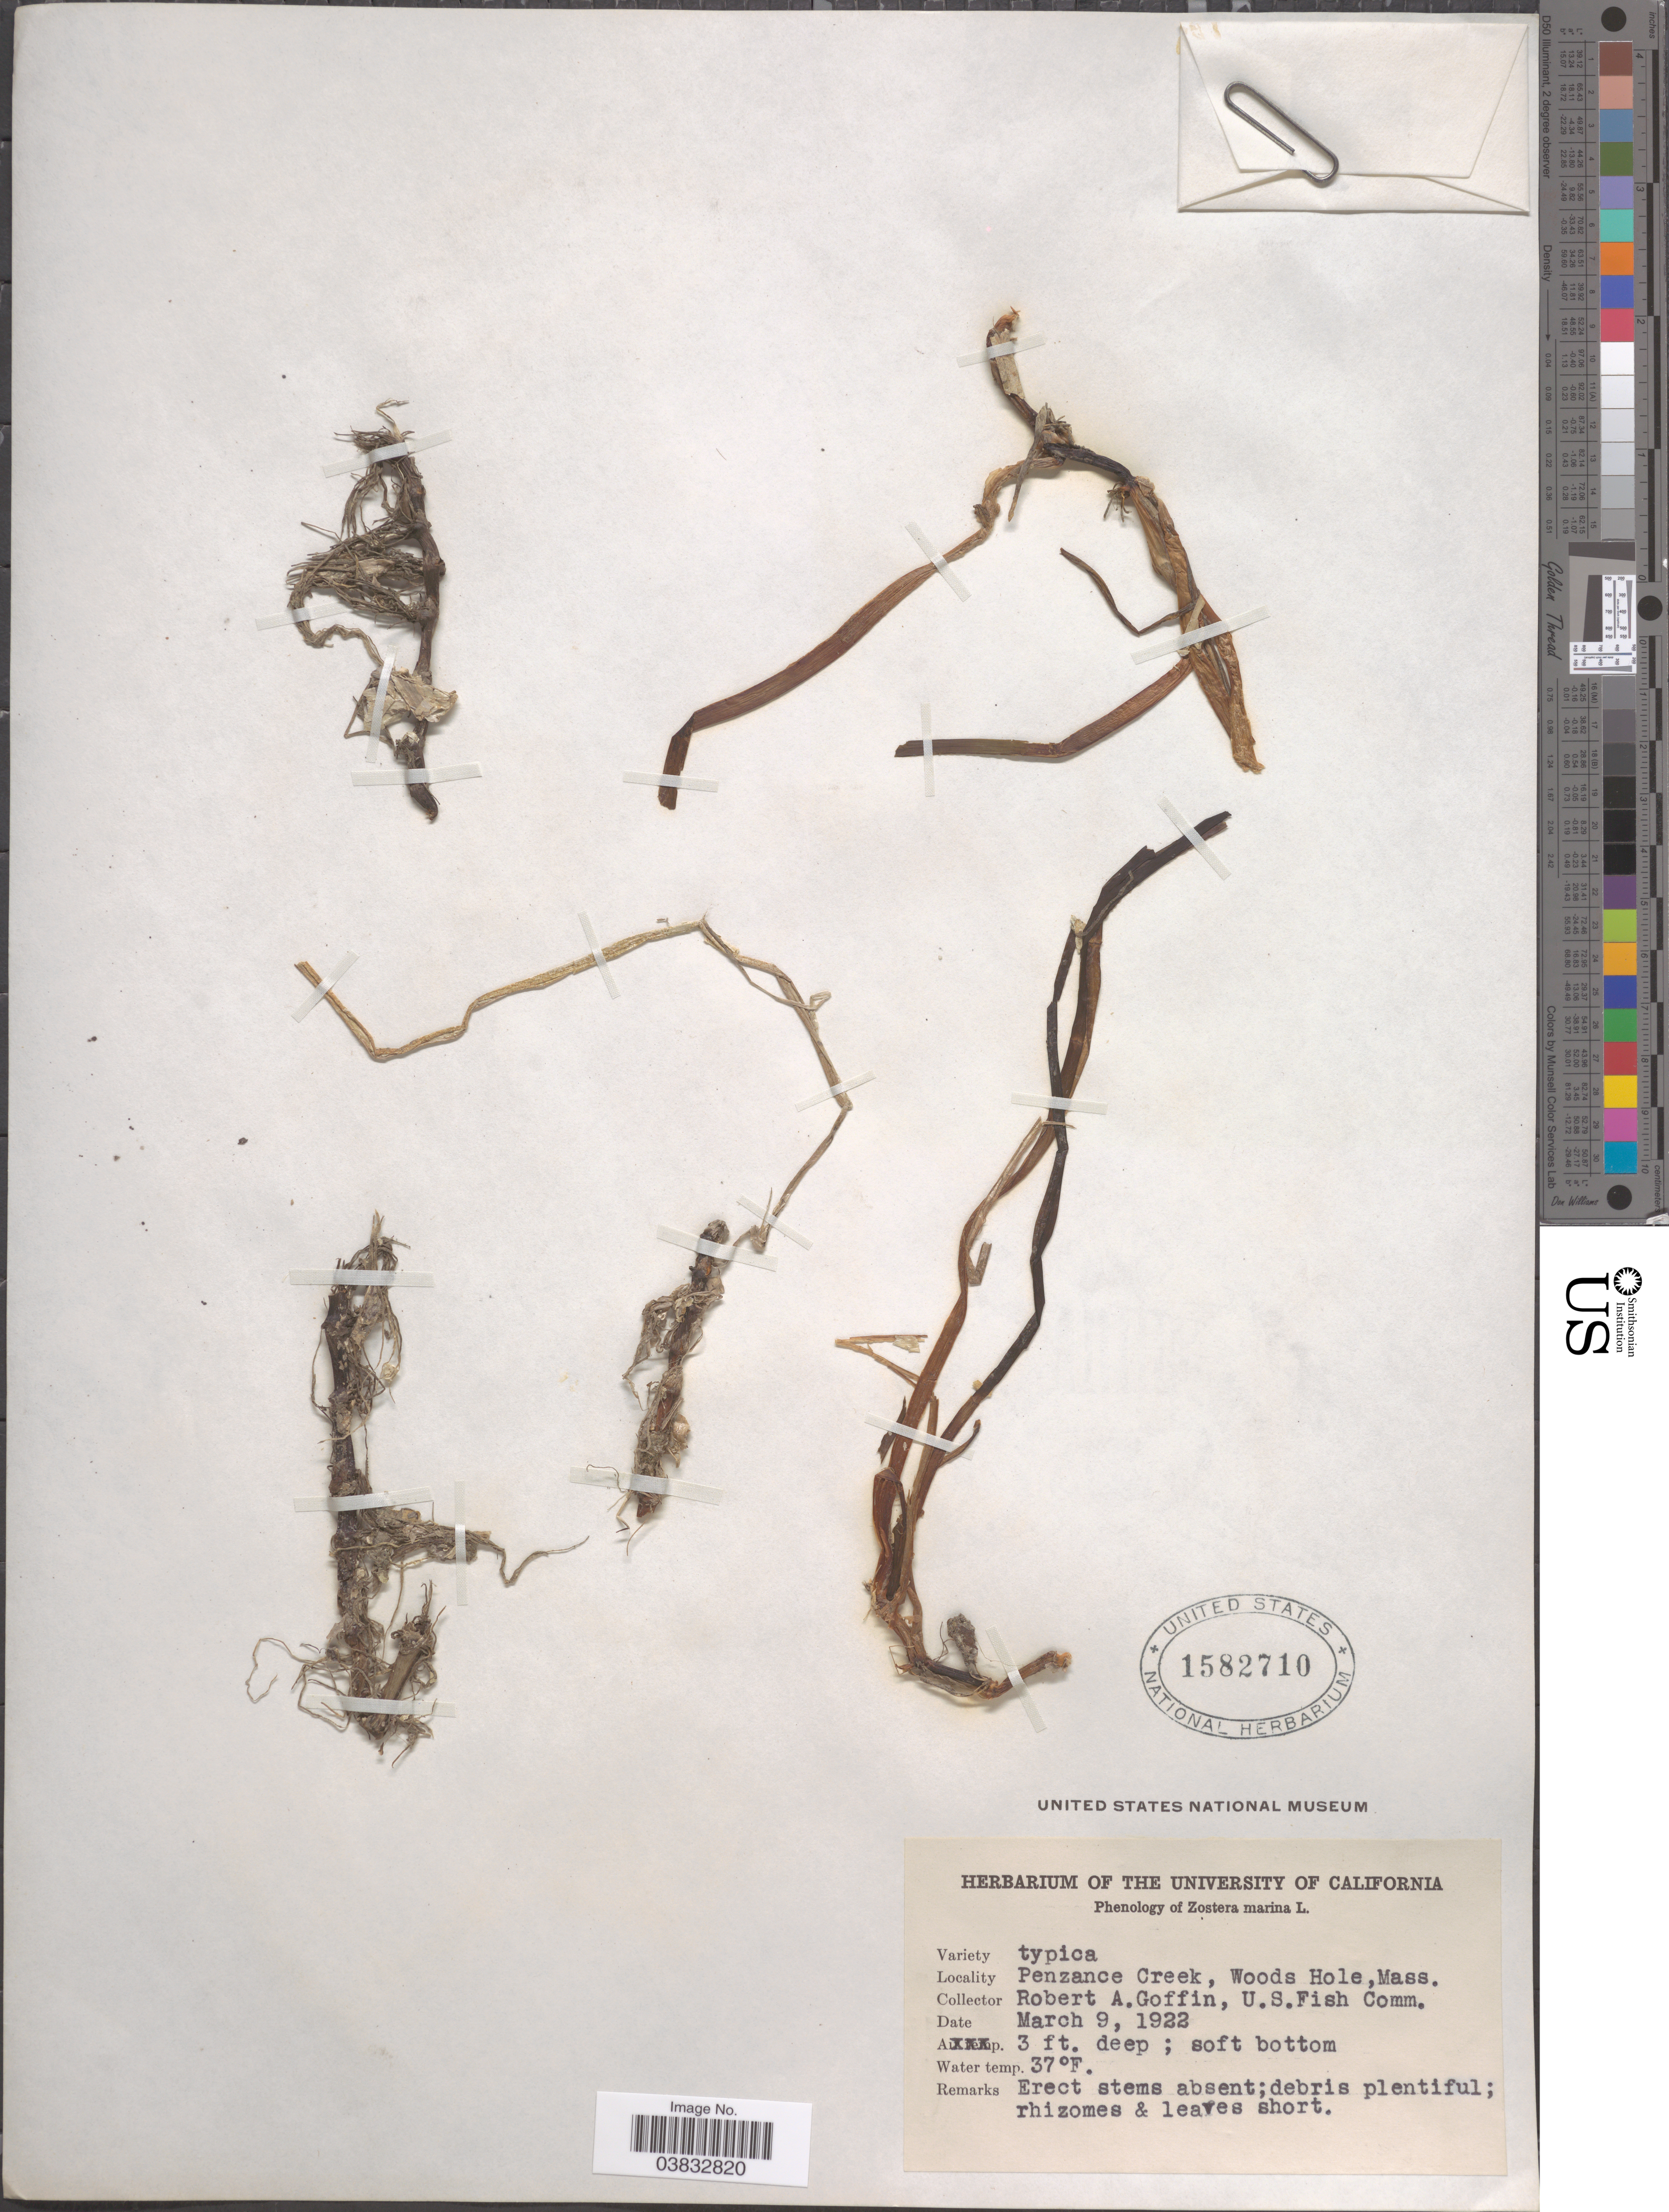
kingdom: Plantae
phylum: Tracheophyta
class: Liliopsida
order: Alismatales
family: Zosteraceae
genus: Zostera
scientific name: Zostera marina var. typica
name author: L.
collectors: R. Goffin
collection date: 1922-03-09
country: United States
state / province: Massachusetts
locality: Penzance Creek, Woods Hole.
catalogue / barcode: US 1582710